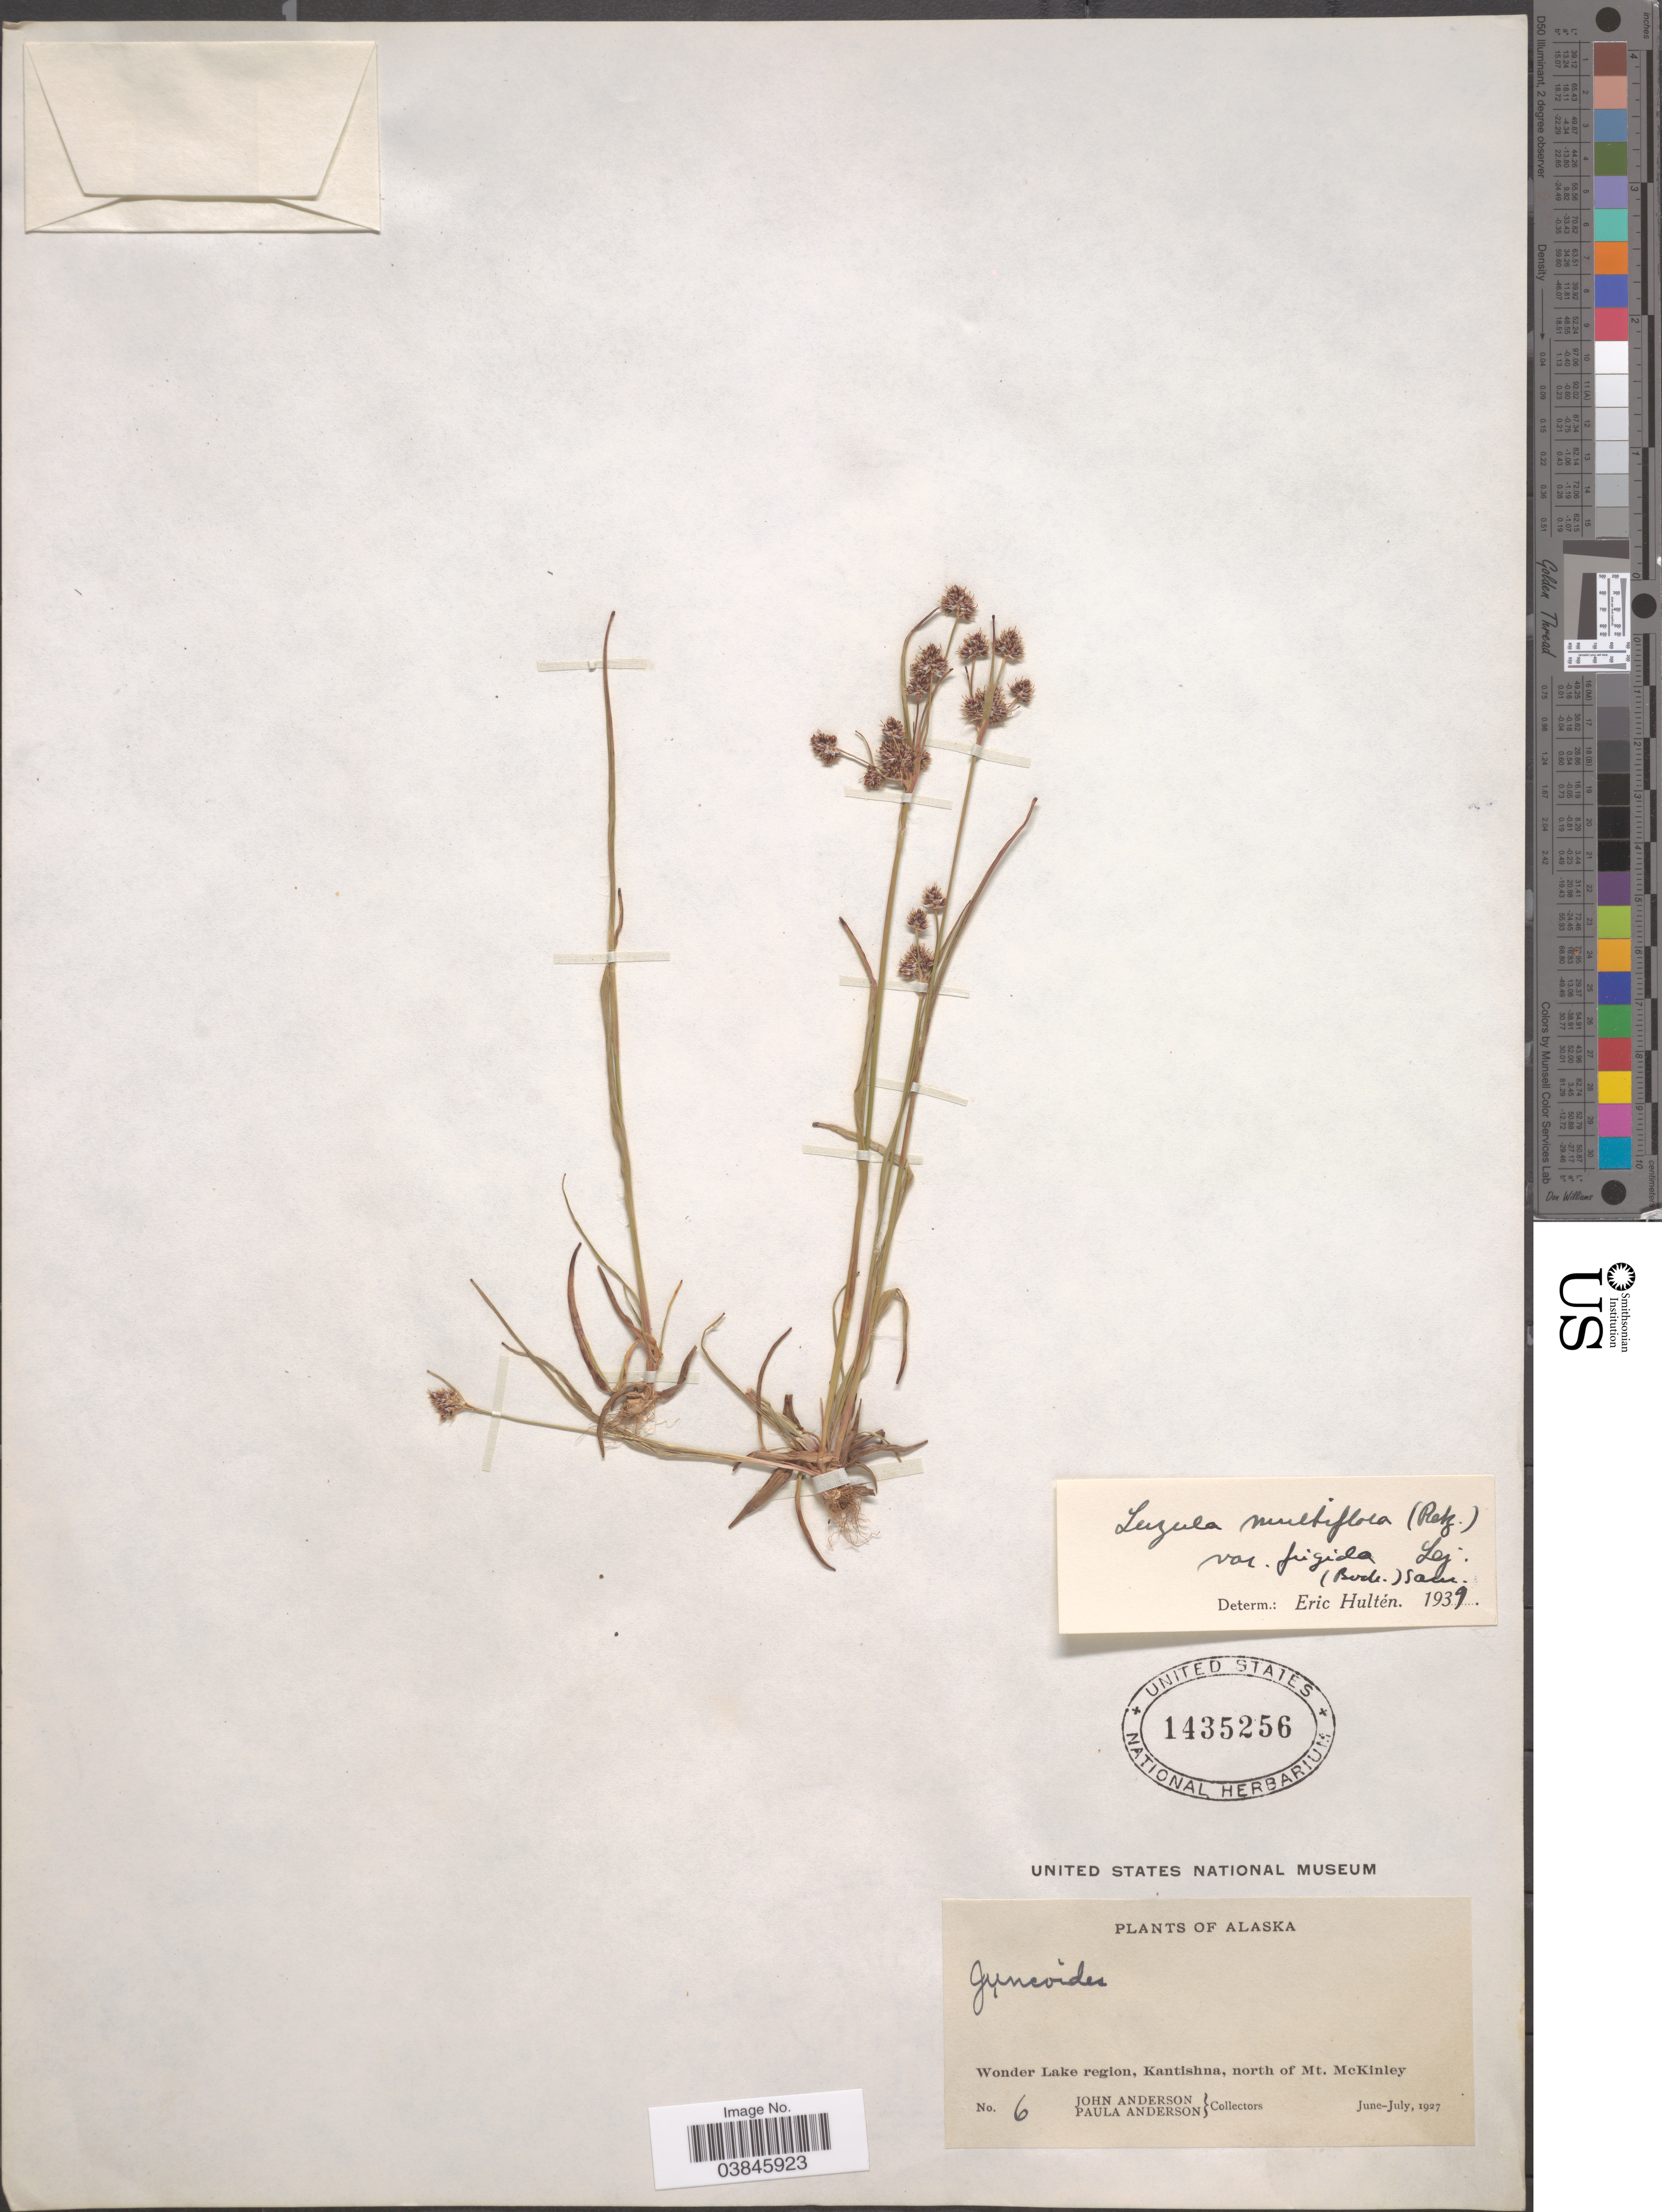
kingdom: Plantae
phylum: Tracheophyta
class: Liliopsida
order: Poales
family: Juncaceae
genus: Luzula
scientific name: Luzula multiflora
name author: (Ehrh.) Lej.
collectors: J. Anderson & P. Anderson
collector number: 6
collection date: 1927-06/1927-07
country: United States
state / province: Alaska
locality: Wonder Lake region, Kantishna, north of Mt. McKinley.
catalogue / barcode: US 1435256